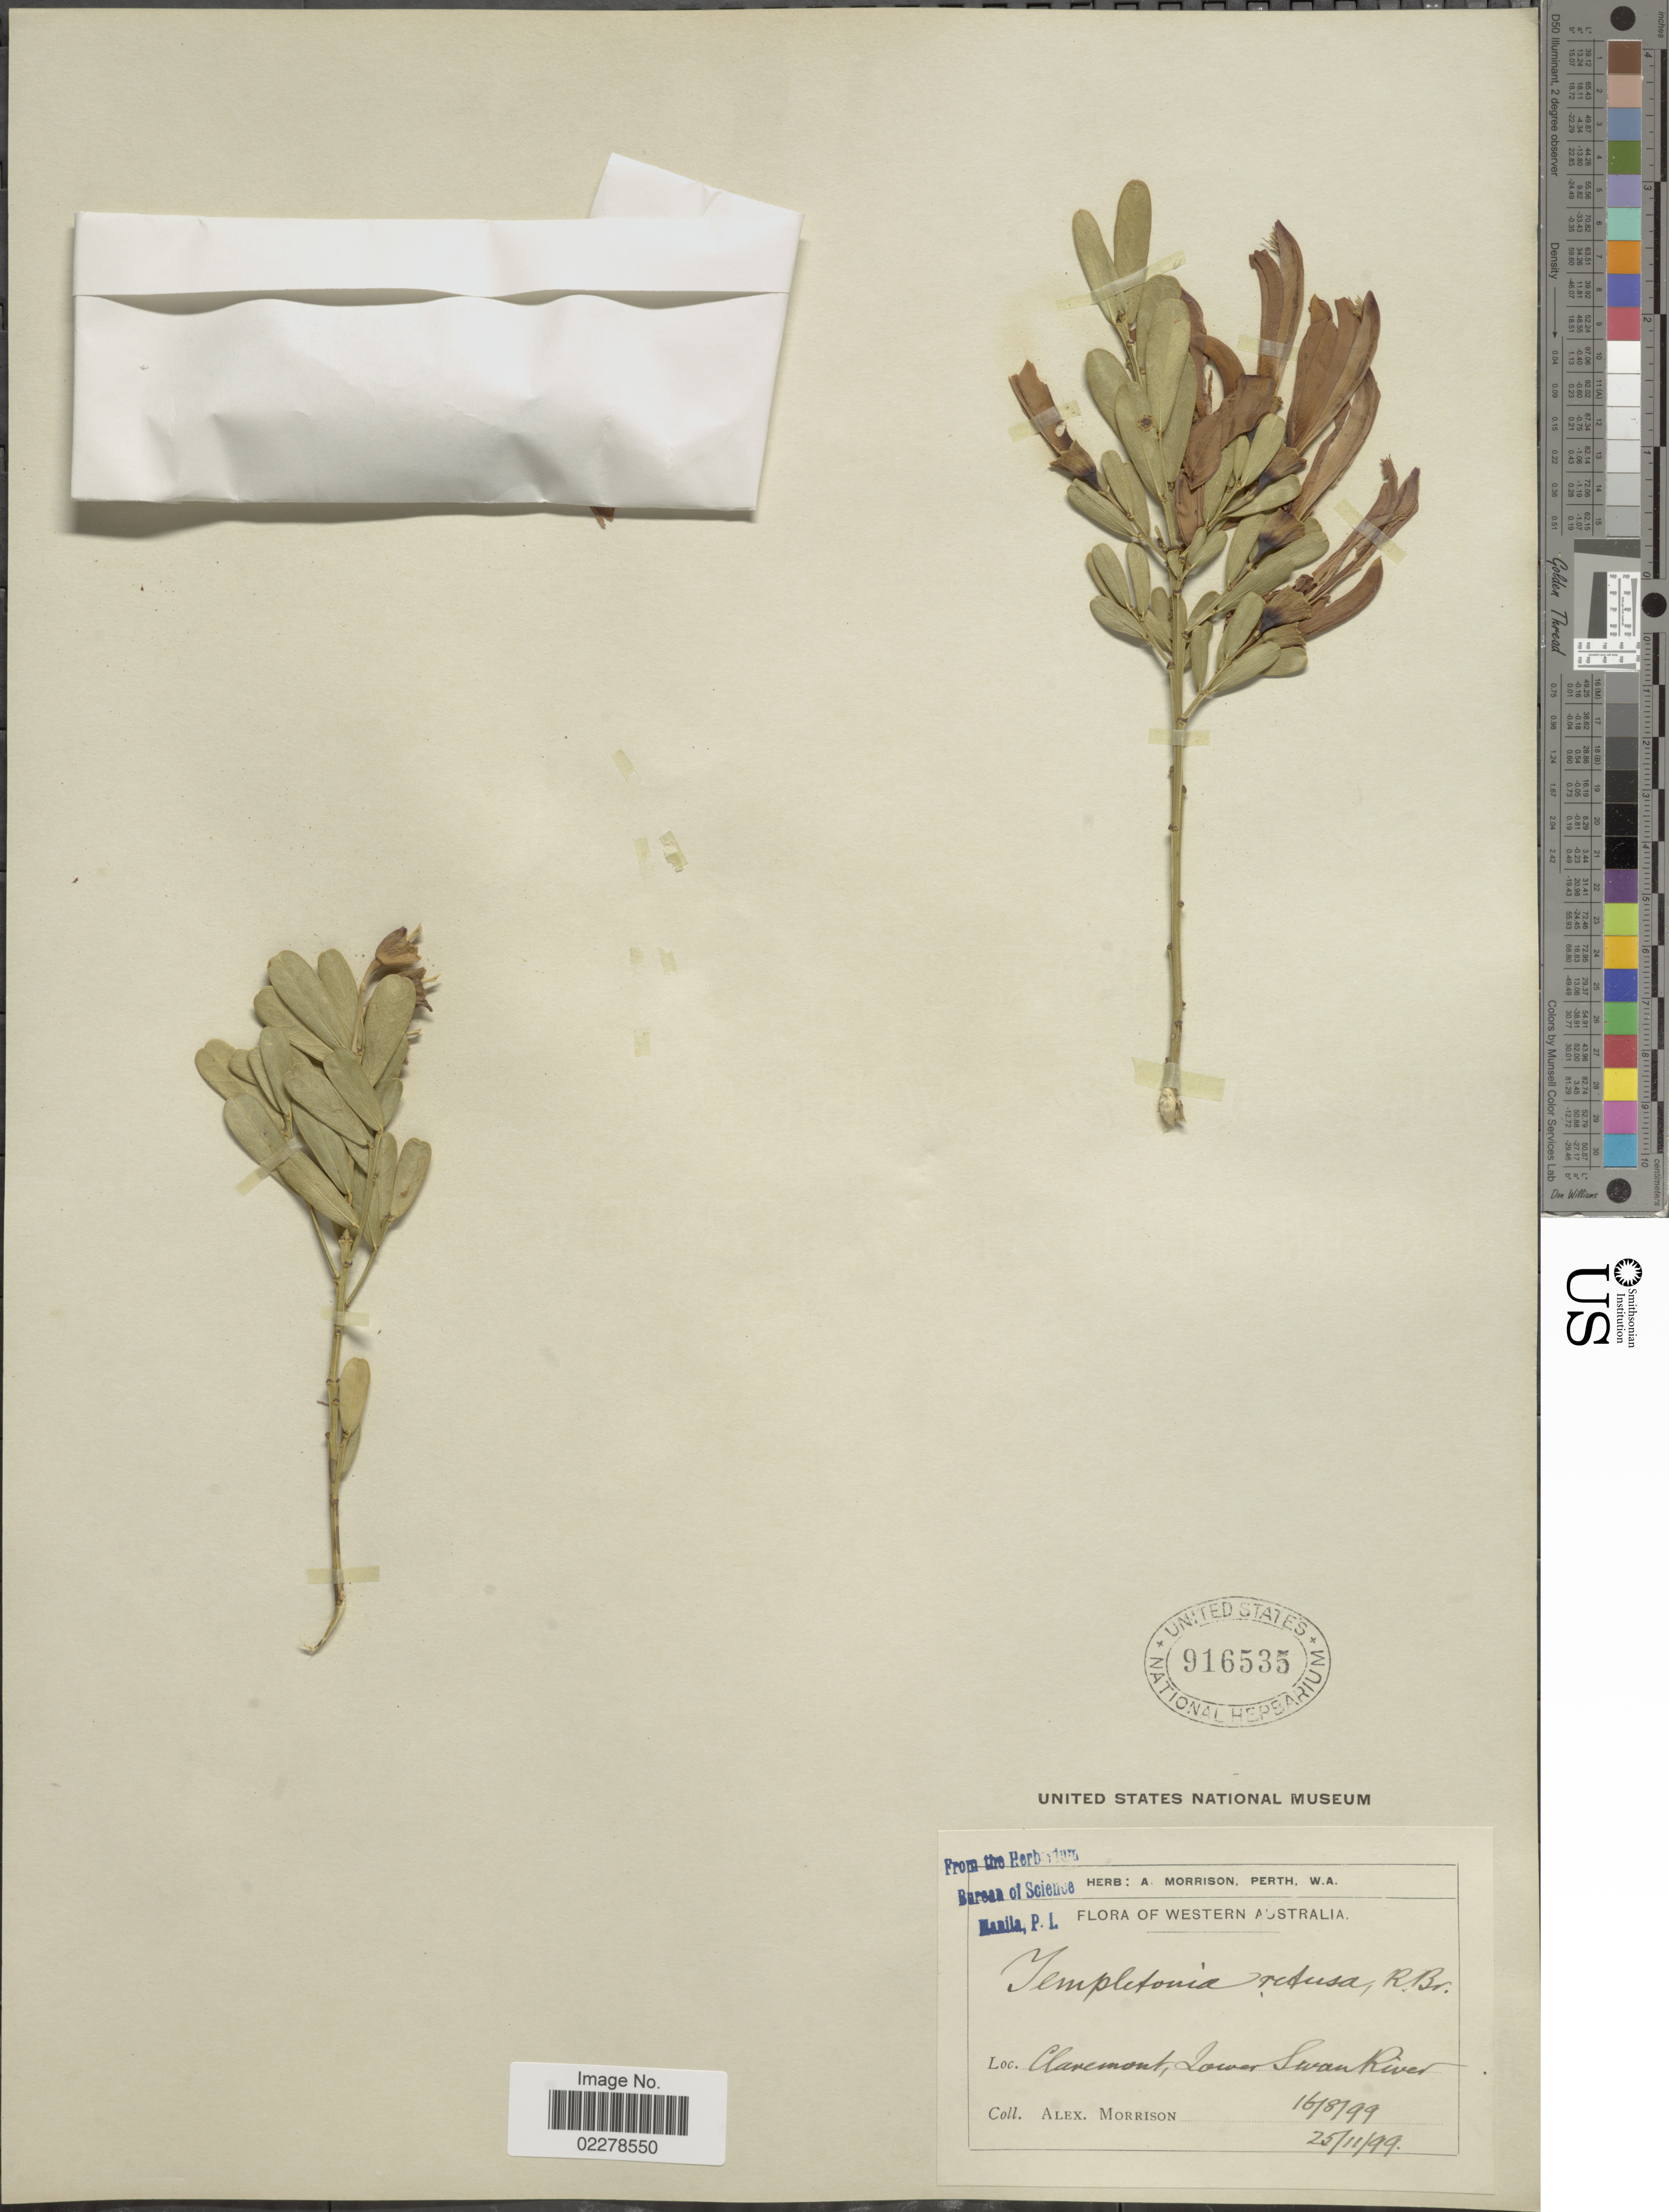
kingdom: Plantae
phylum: Tracheophyta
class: Magnoliopsida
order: Fabales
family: Fabaceae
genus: Templetonia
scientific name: Templetonia retusa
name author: R. Br.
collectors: A. Morrison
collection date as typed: Transcribed d/m/y: 16/8/99 to 25/11/99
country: Australia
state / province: Western Australia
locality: Claremont, Lower Swan River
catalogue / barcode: US 916535